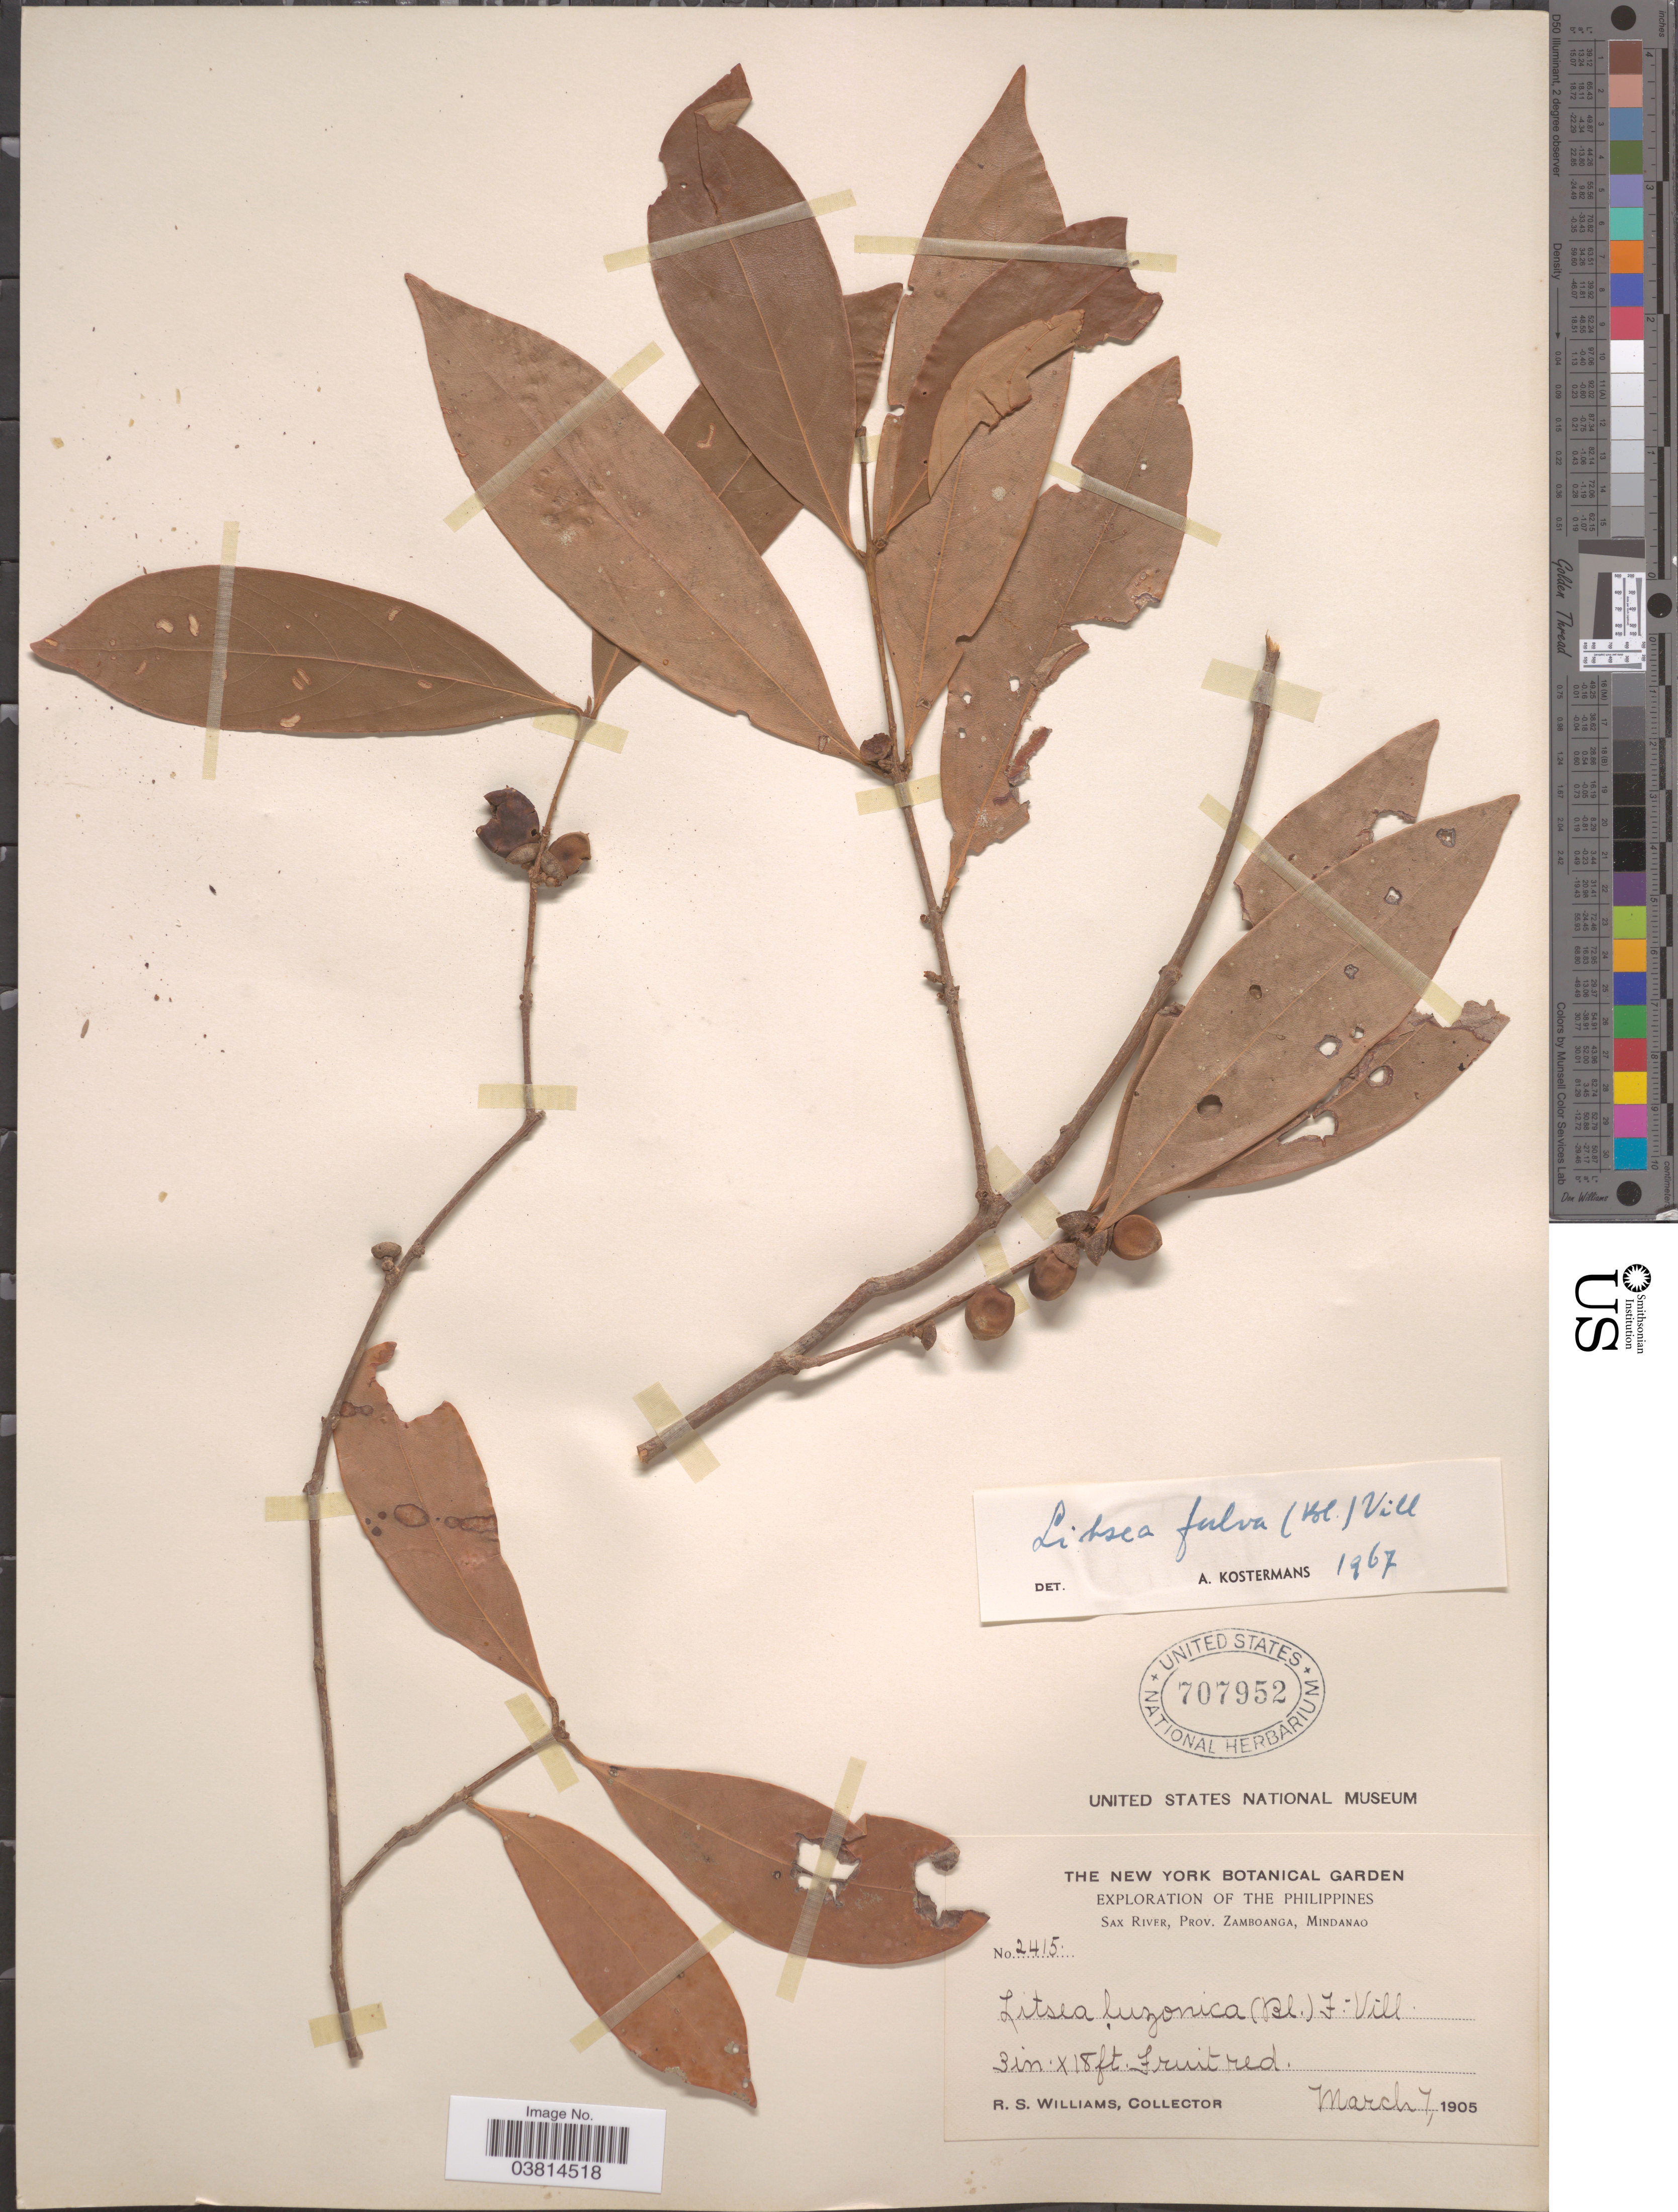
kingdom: Plantae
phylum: Tracheophyta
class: Magnoliopsida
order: Laurales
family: Lauraceae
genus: Litsea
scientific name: Litsea fulva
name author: (Blume) Fern.-Vill.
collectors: R. S. Williams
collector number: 2415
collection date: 1905-03-07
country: Philippines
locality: Sax River, Prov. Zamboanga, Mindanao.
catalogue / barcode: US 707952